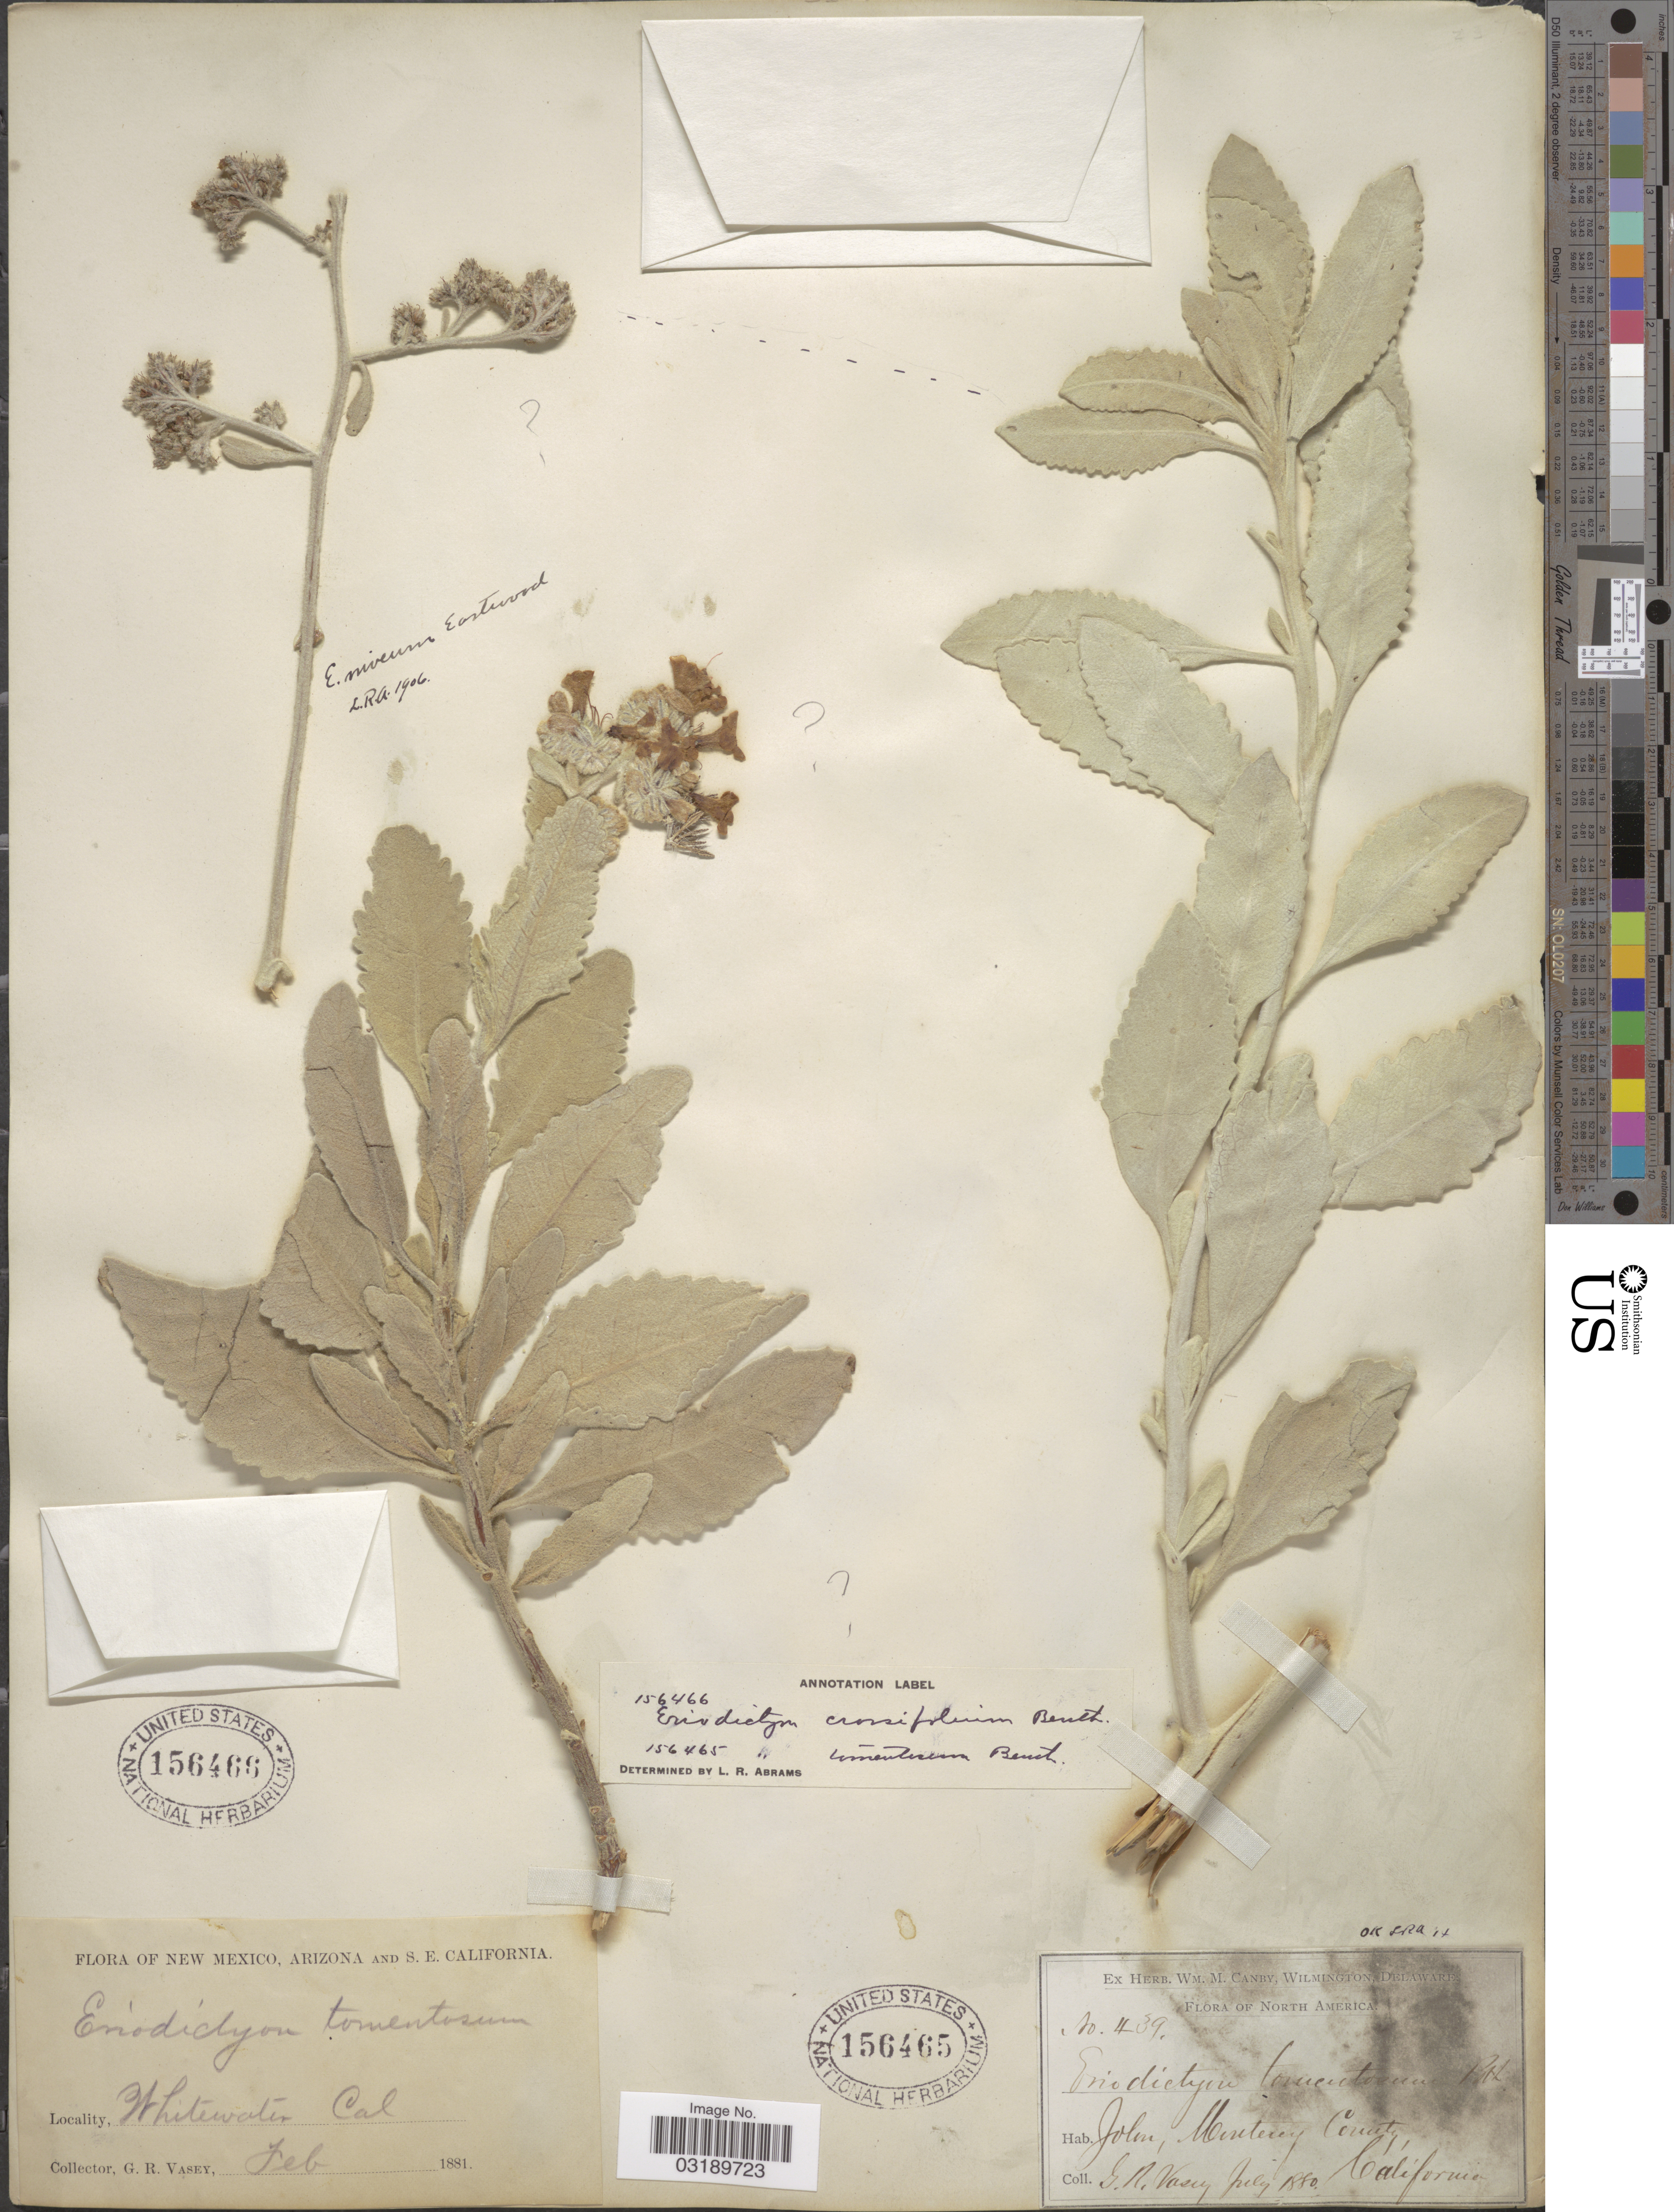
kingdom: Plantae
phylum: Tracheophyta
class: Magnoliopsida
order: Boraginales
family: Namaceae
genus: Eriodictyon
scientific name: Eriodictyon crassifolium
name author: Benth.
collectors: G. R. Vasey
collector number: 439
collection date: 1880-07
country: United States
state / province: California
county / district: Monterey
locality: John, Monterey.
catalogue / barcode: US 156465